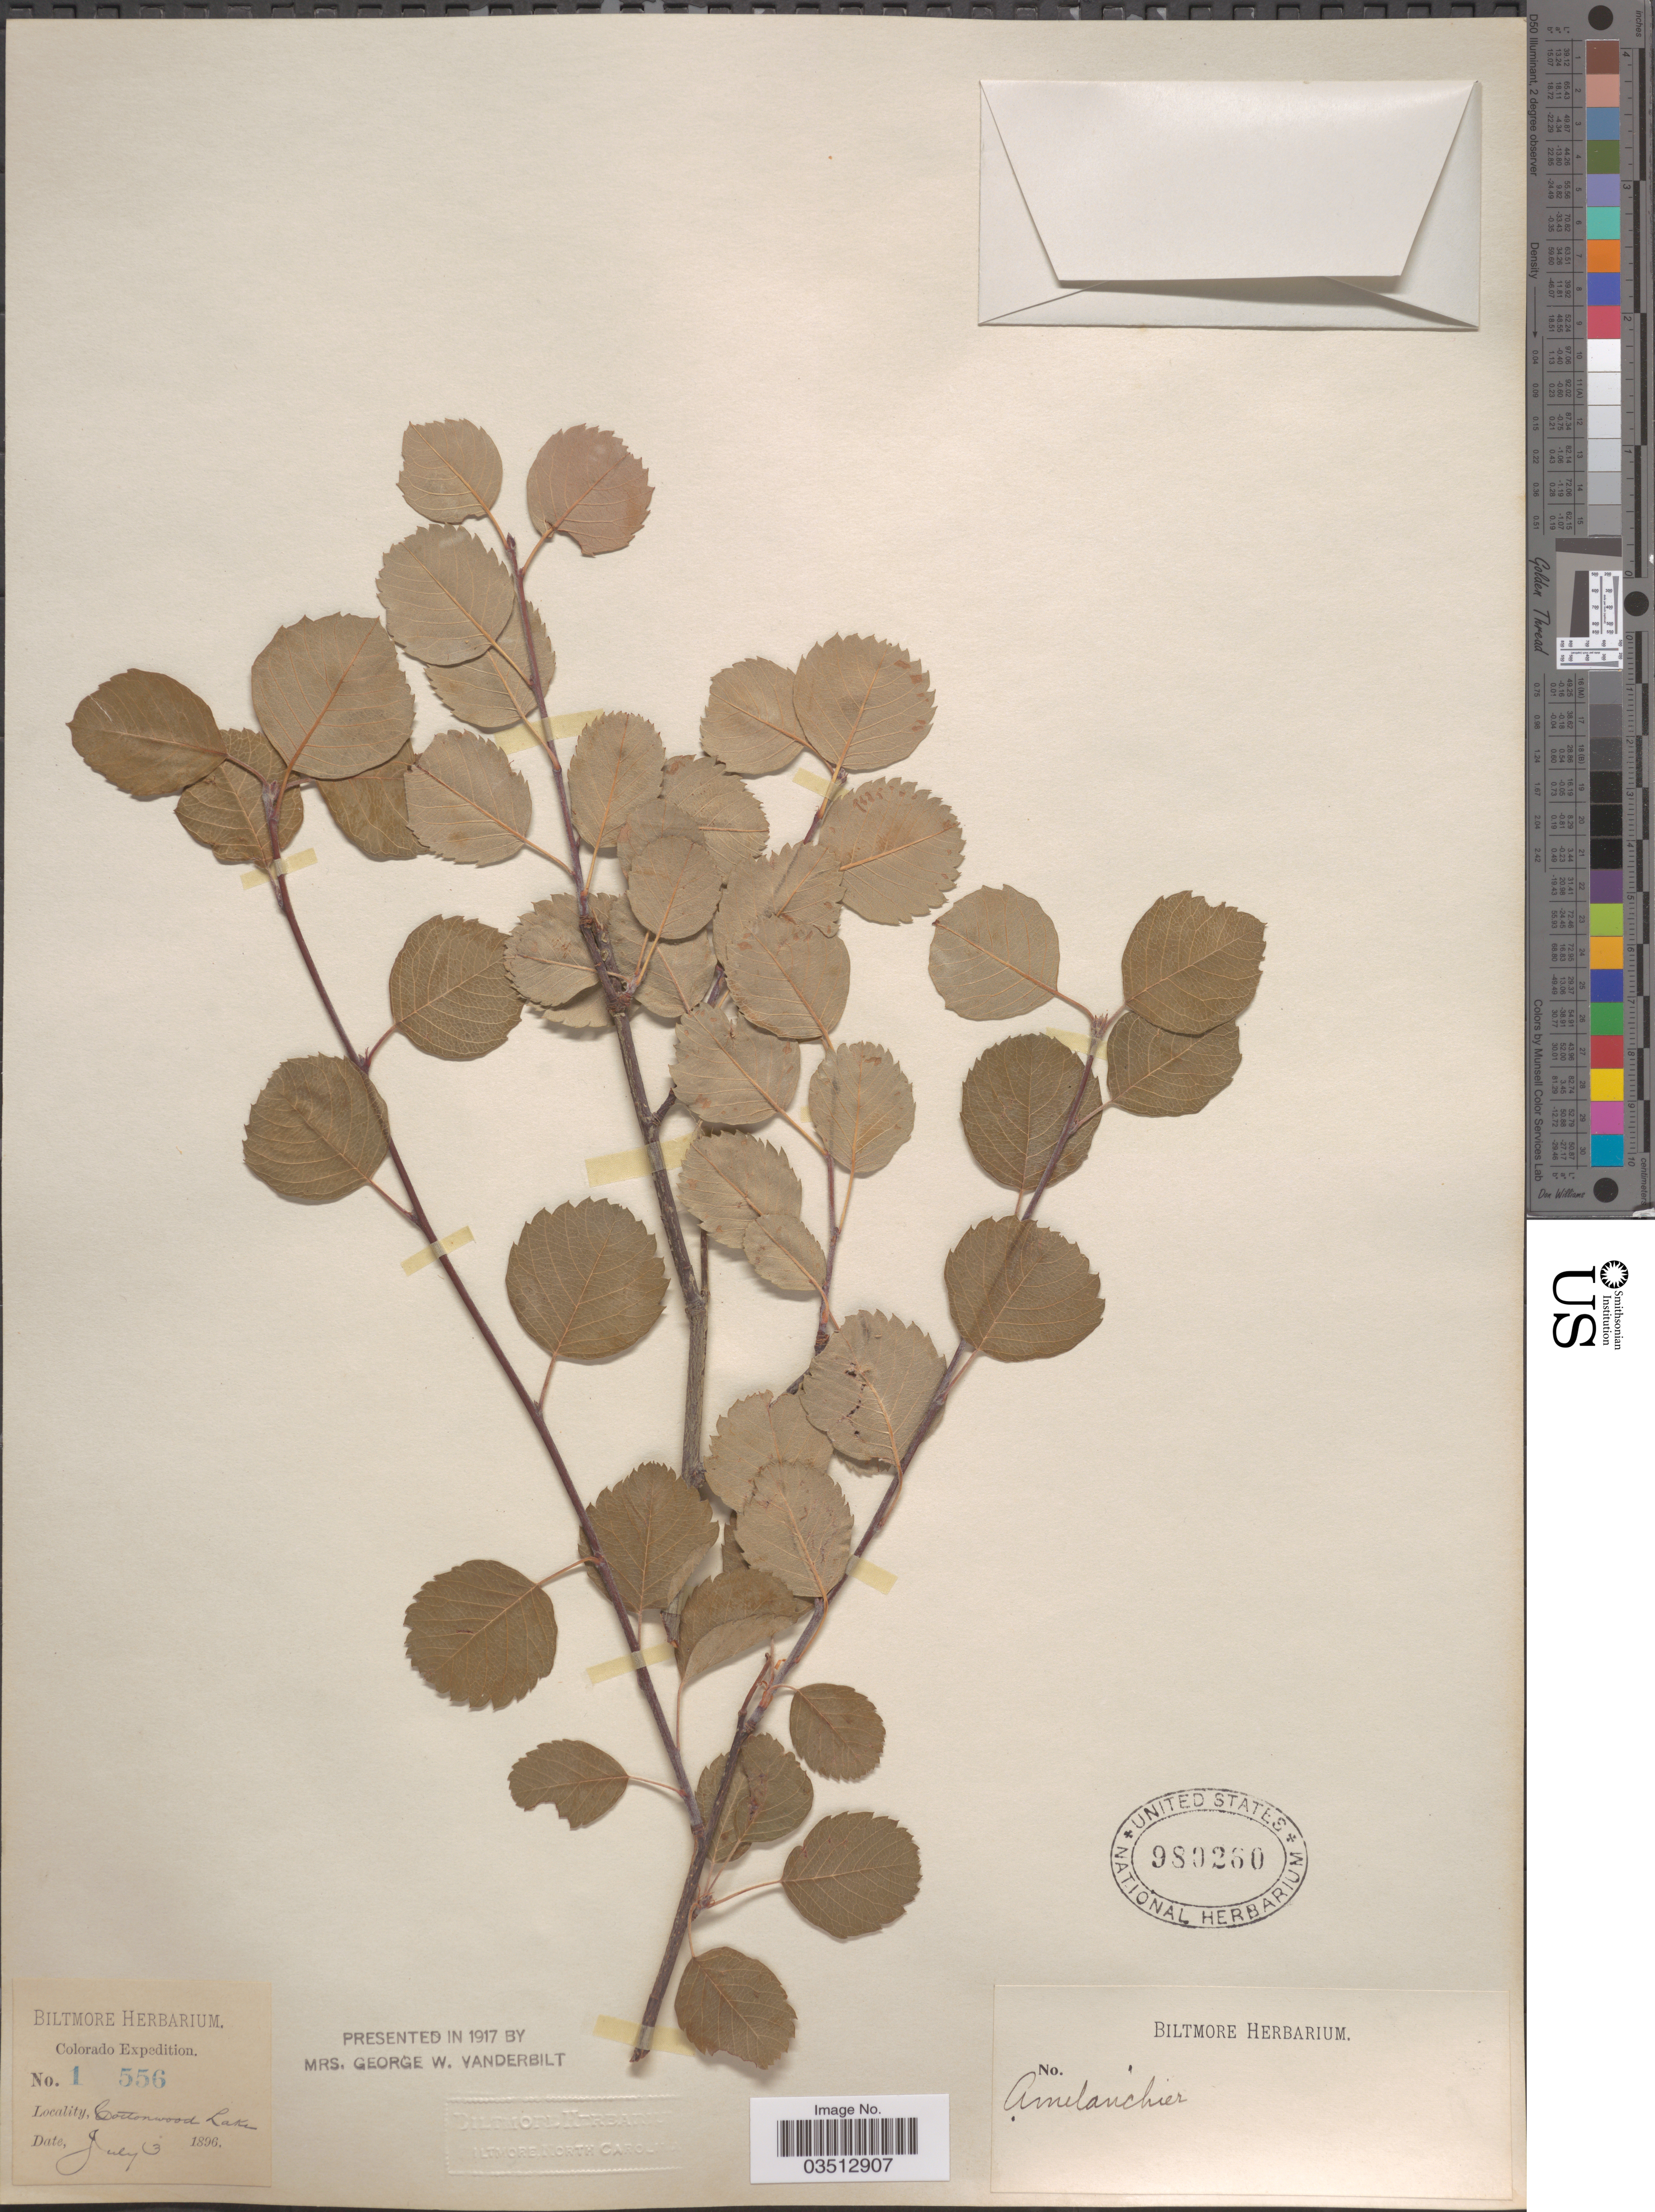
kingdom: Plantae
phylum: Tracheophyta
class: Magnoliopsida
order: Rosales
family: Rosaceae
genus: Amelanchier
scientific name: Amelanchier sp.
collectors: ex herb. Biltmore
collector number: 1556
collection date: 1896-07-03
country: United States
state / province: Colorado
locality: Cottonwood Lake.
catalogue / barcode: US 980260